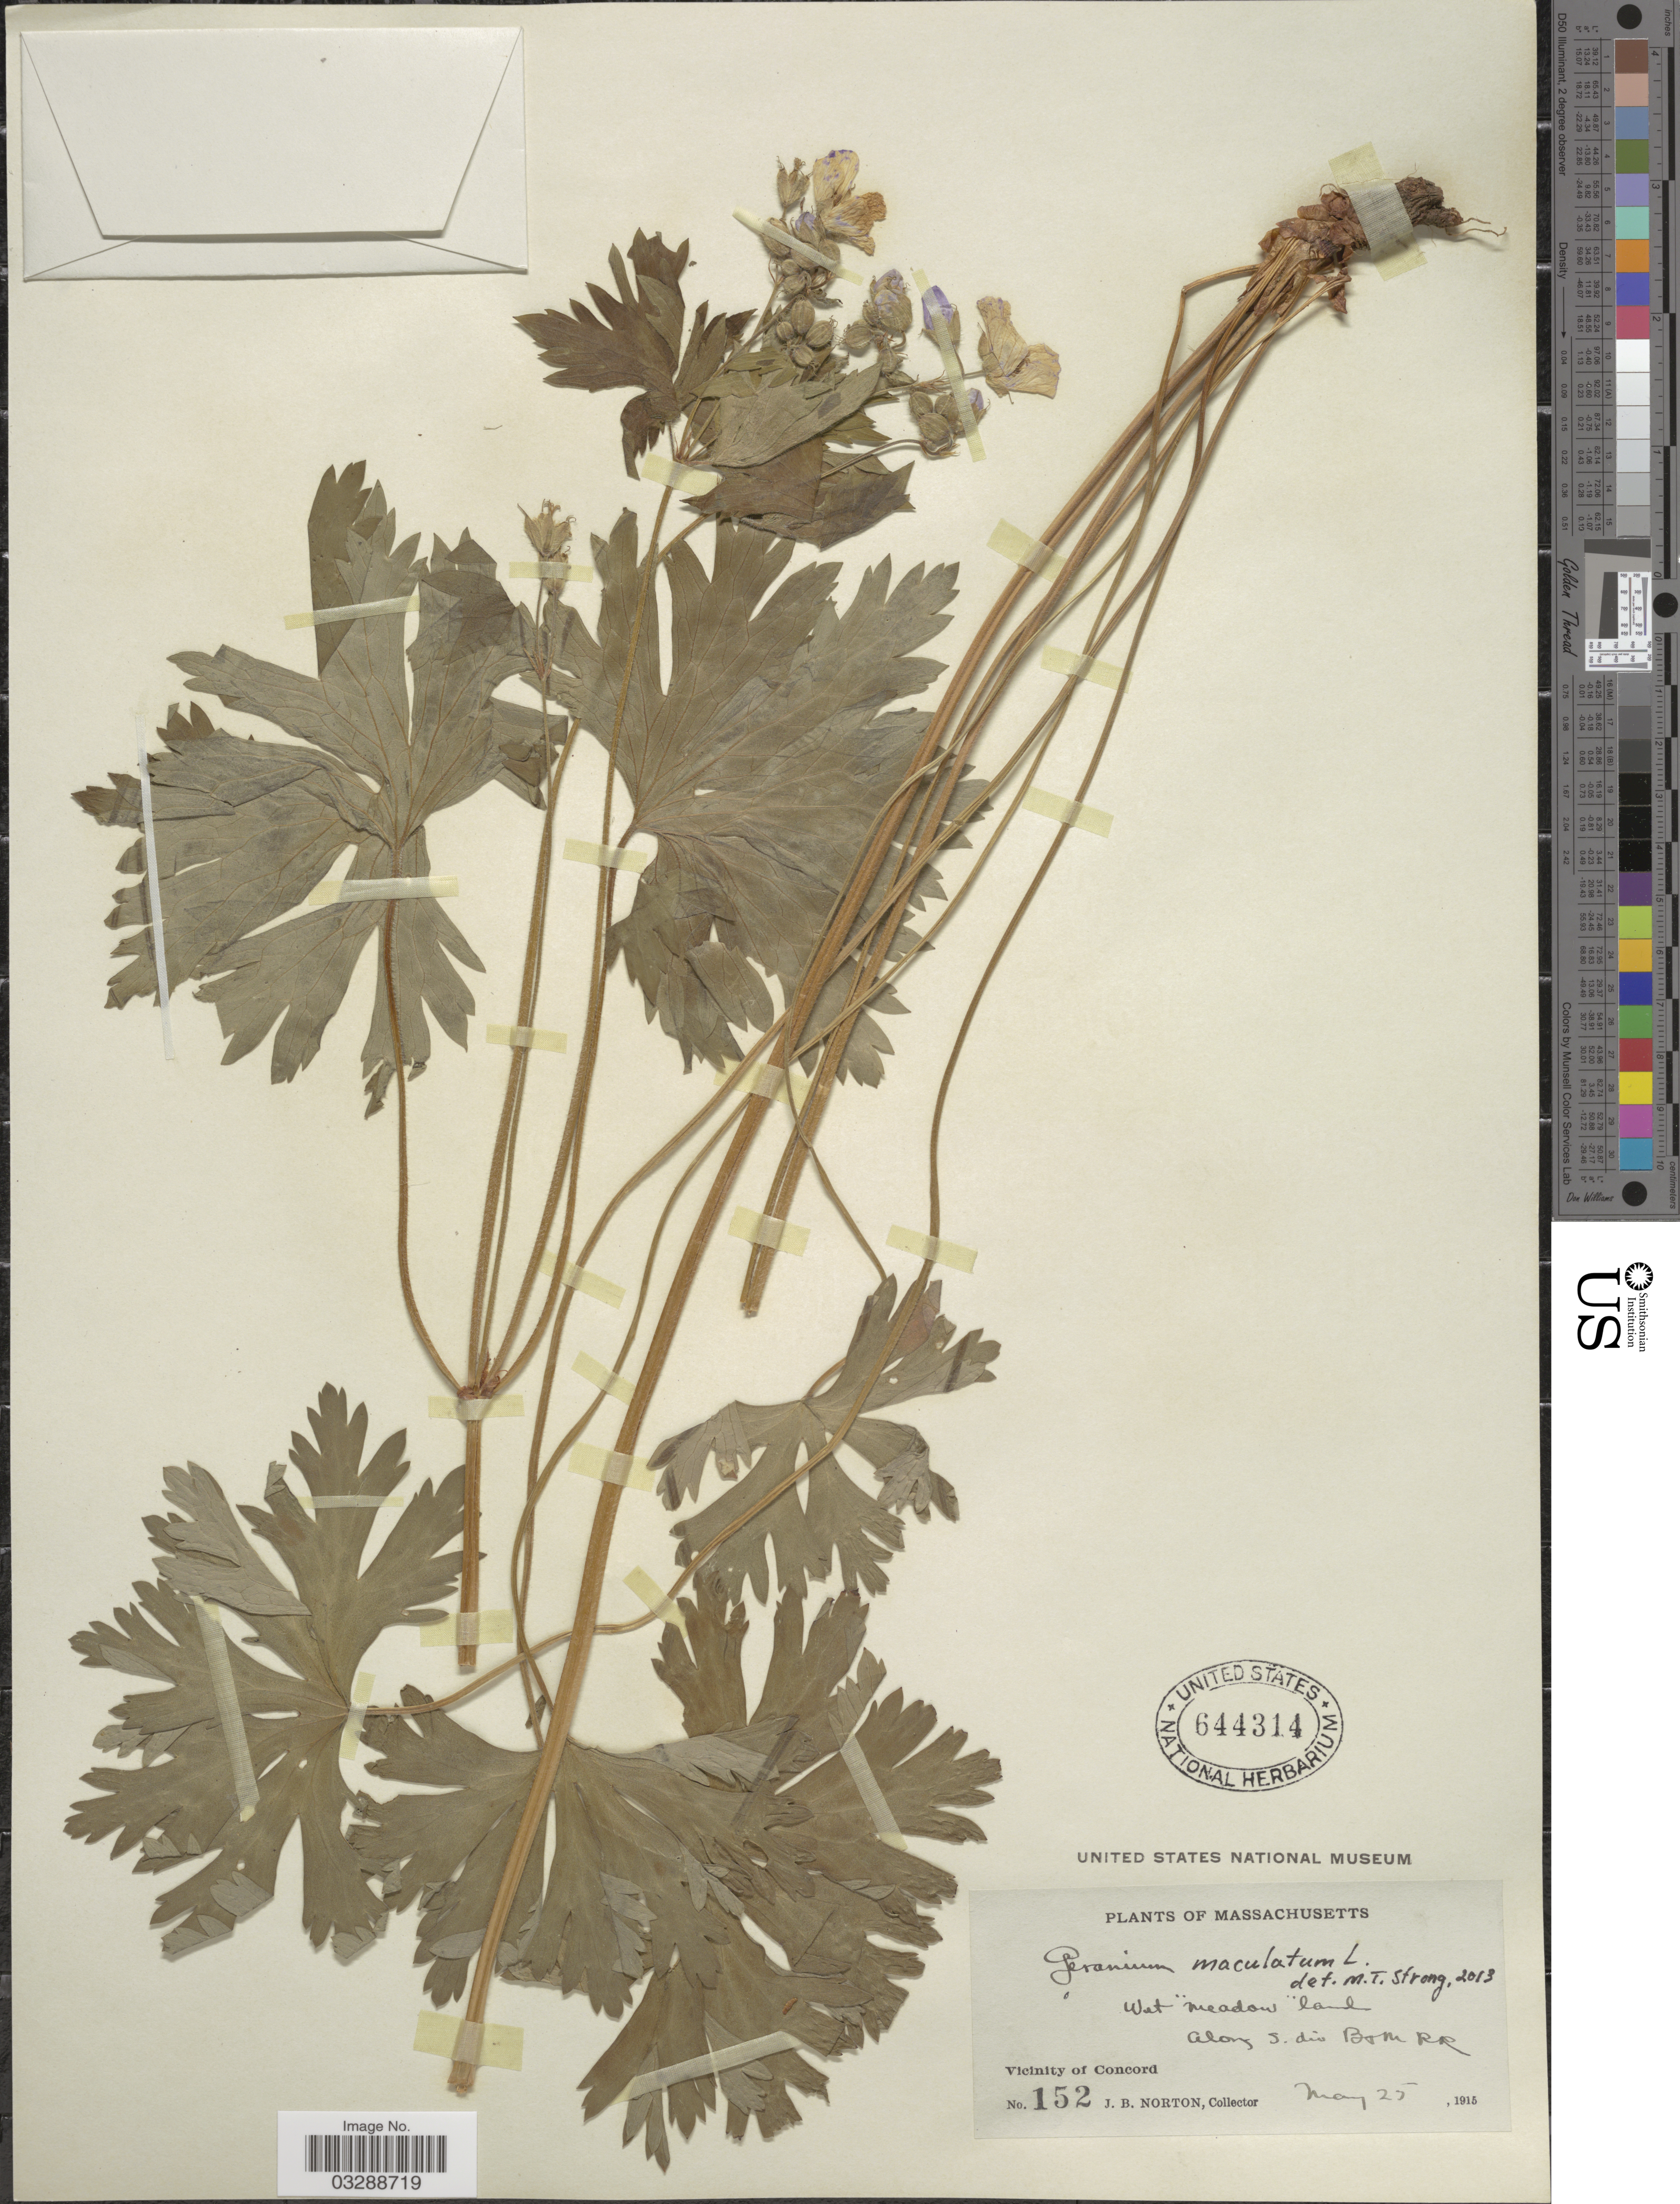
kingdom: Plantae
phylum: Tracheophyta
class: Magnoliopsida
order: Geraniales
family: Geraniaceae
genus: Geranium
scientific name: Geranium maculatum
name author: L.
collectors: J. B. Norton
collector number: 152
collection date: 1915-05-25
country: United States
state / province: Massachusetts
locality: Wet "Meadow" Land, Along S. div B&M RR, Vicinity of Concord.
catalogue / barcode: US 644314